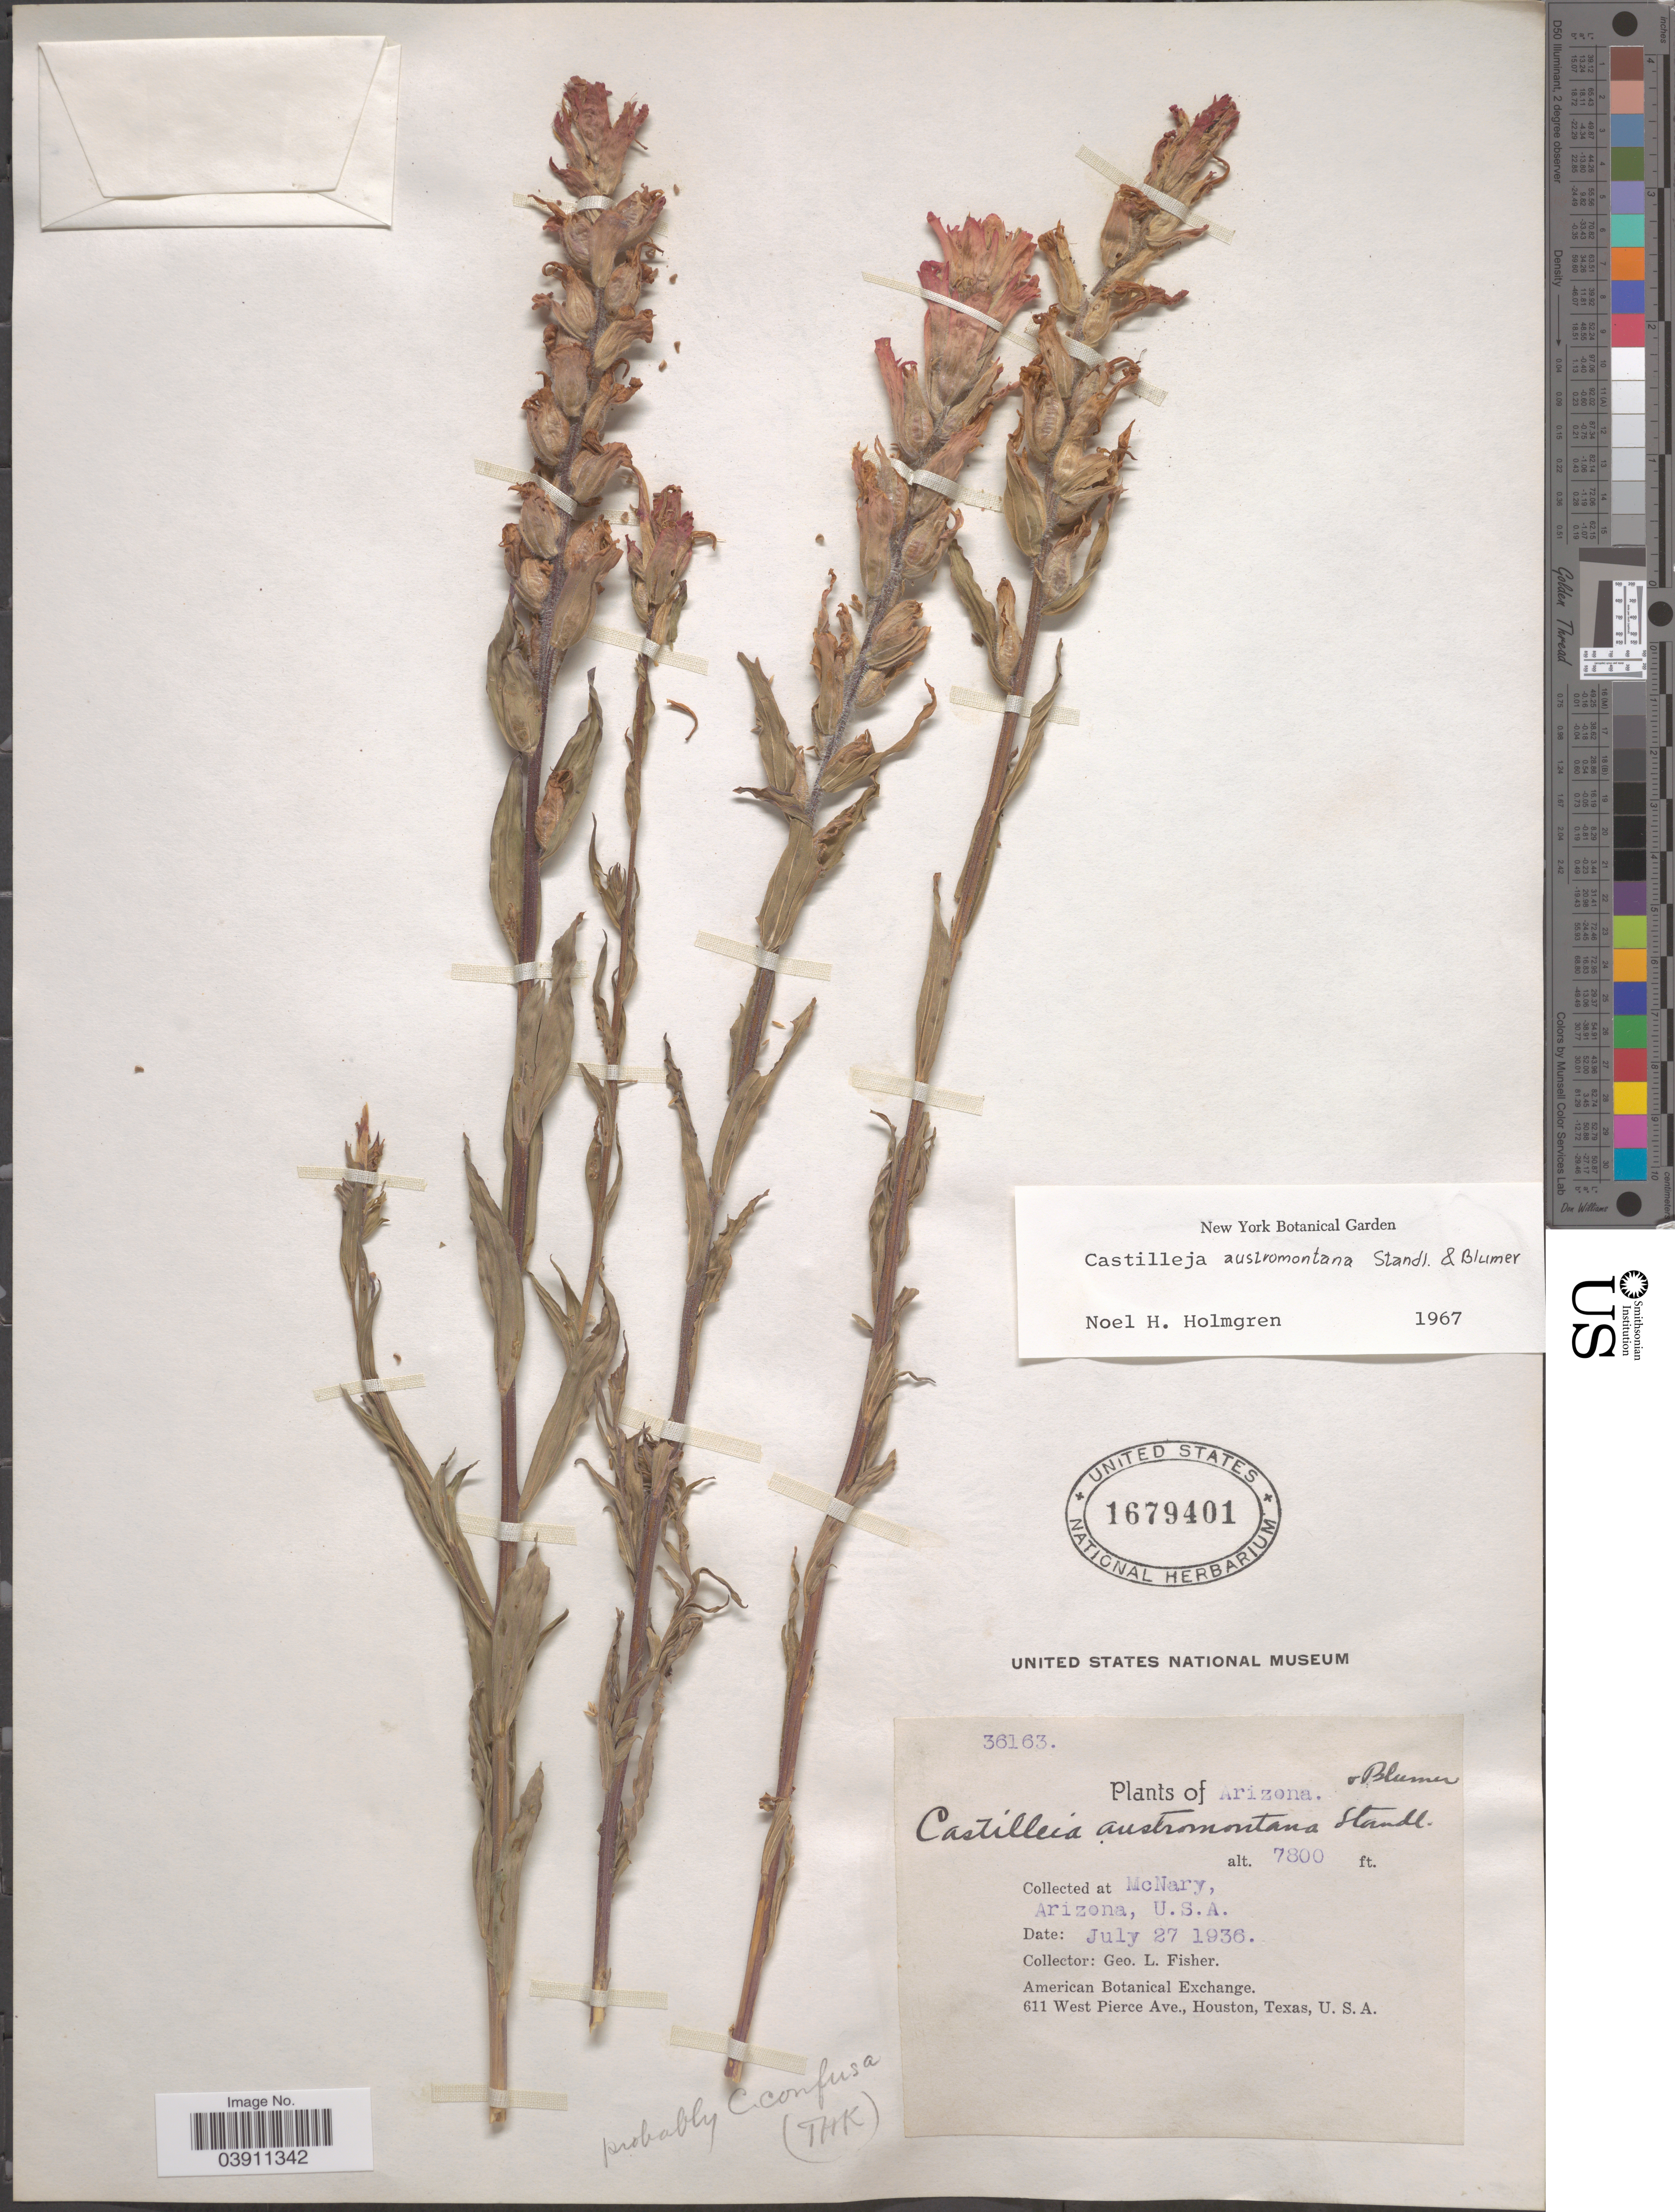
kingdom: Plantae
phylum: Tracheophyta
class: Magnoliopsida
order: Lamiales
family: Orobanchaceae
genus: Castilleja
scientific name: Castilleja austromontana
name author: Standl. & Blumer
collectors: G. L. Fisher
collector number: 36163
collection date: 1936-07-27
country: United States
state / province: Arizona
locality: McNary.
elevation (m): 2377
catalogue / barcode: US 1679401